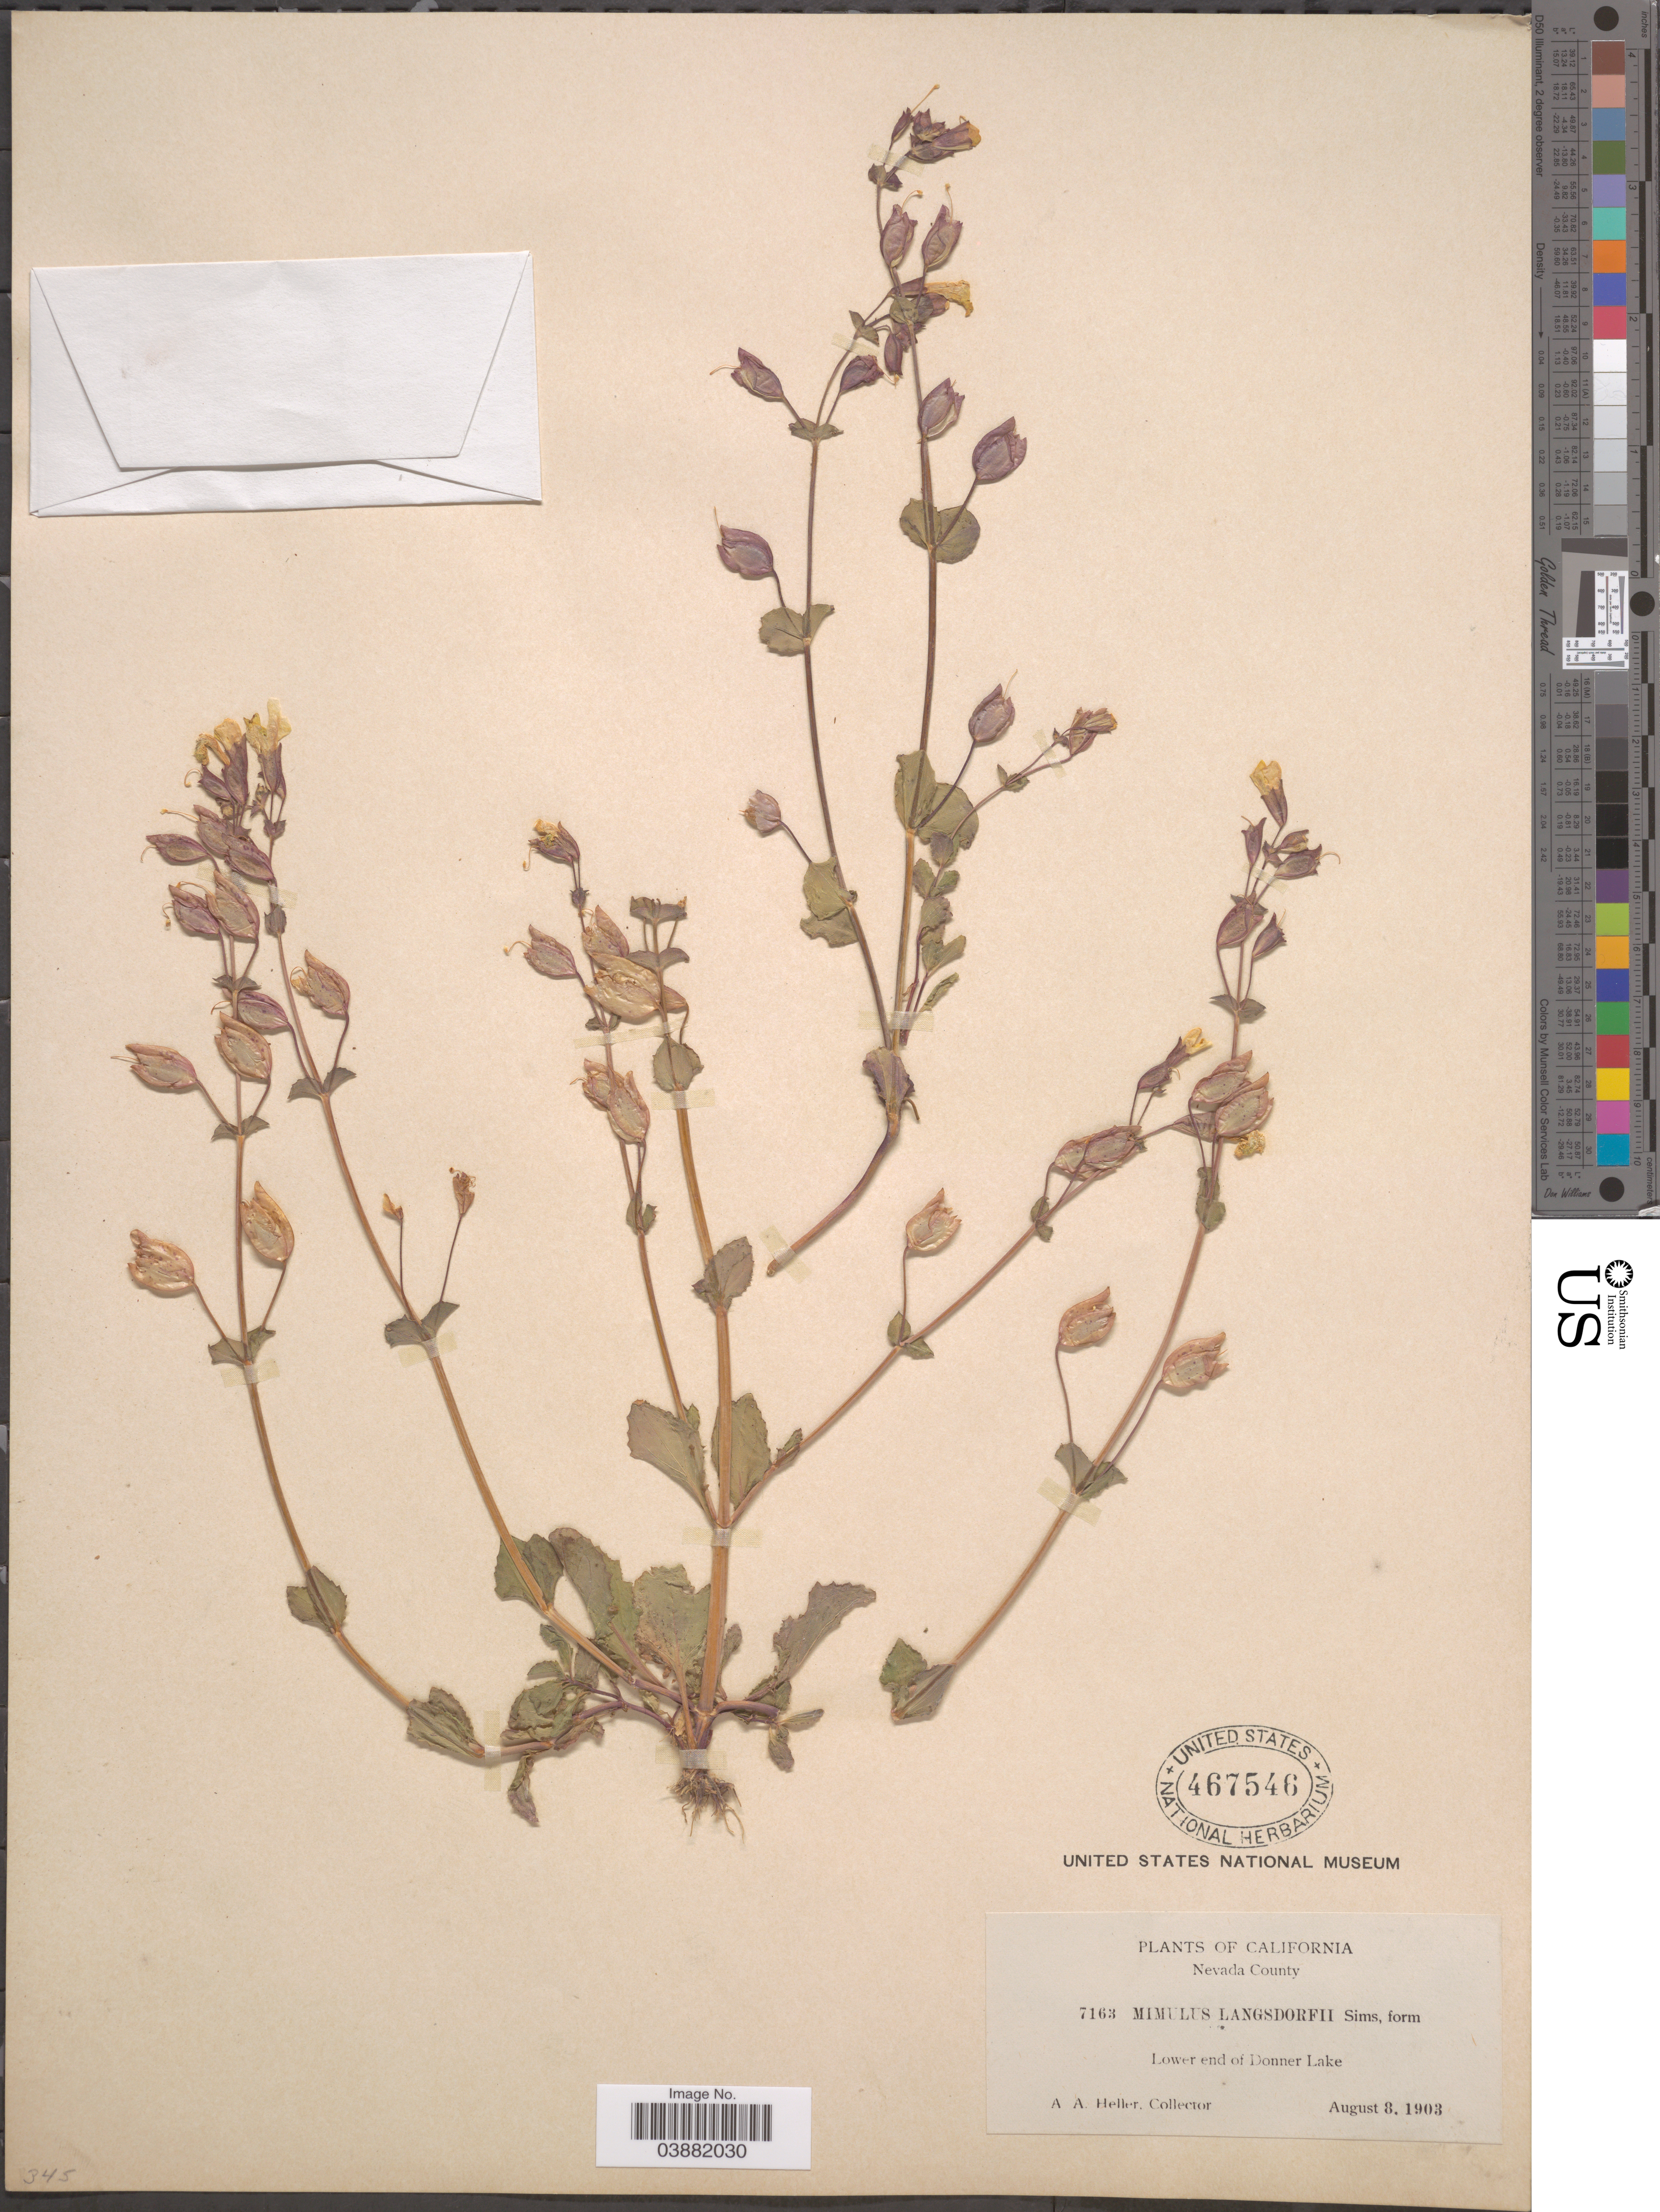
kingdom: Plantae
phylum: Tracheophyta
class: Magnoliopsida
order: Lamiales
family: Phrymaceae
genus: Mimulus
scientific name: Mimulus langsdorffii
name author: Donn & Sims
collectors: A. A. Heller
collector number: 7163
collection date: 1903-08-08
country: United States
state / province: California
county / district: Nevada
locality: Nevada County. Lower end of Donner Lake.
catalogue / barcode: US 467546